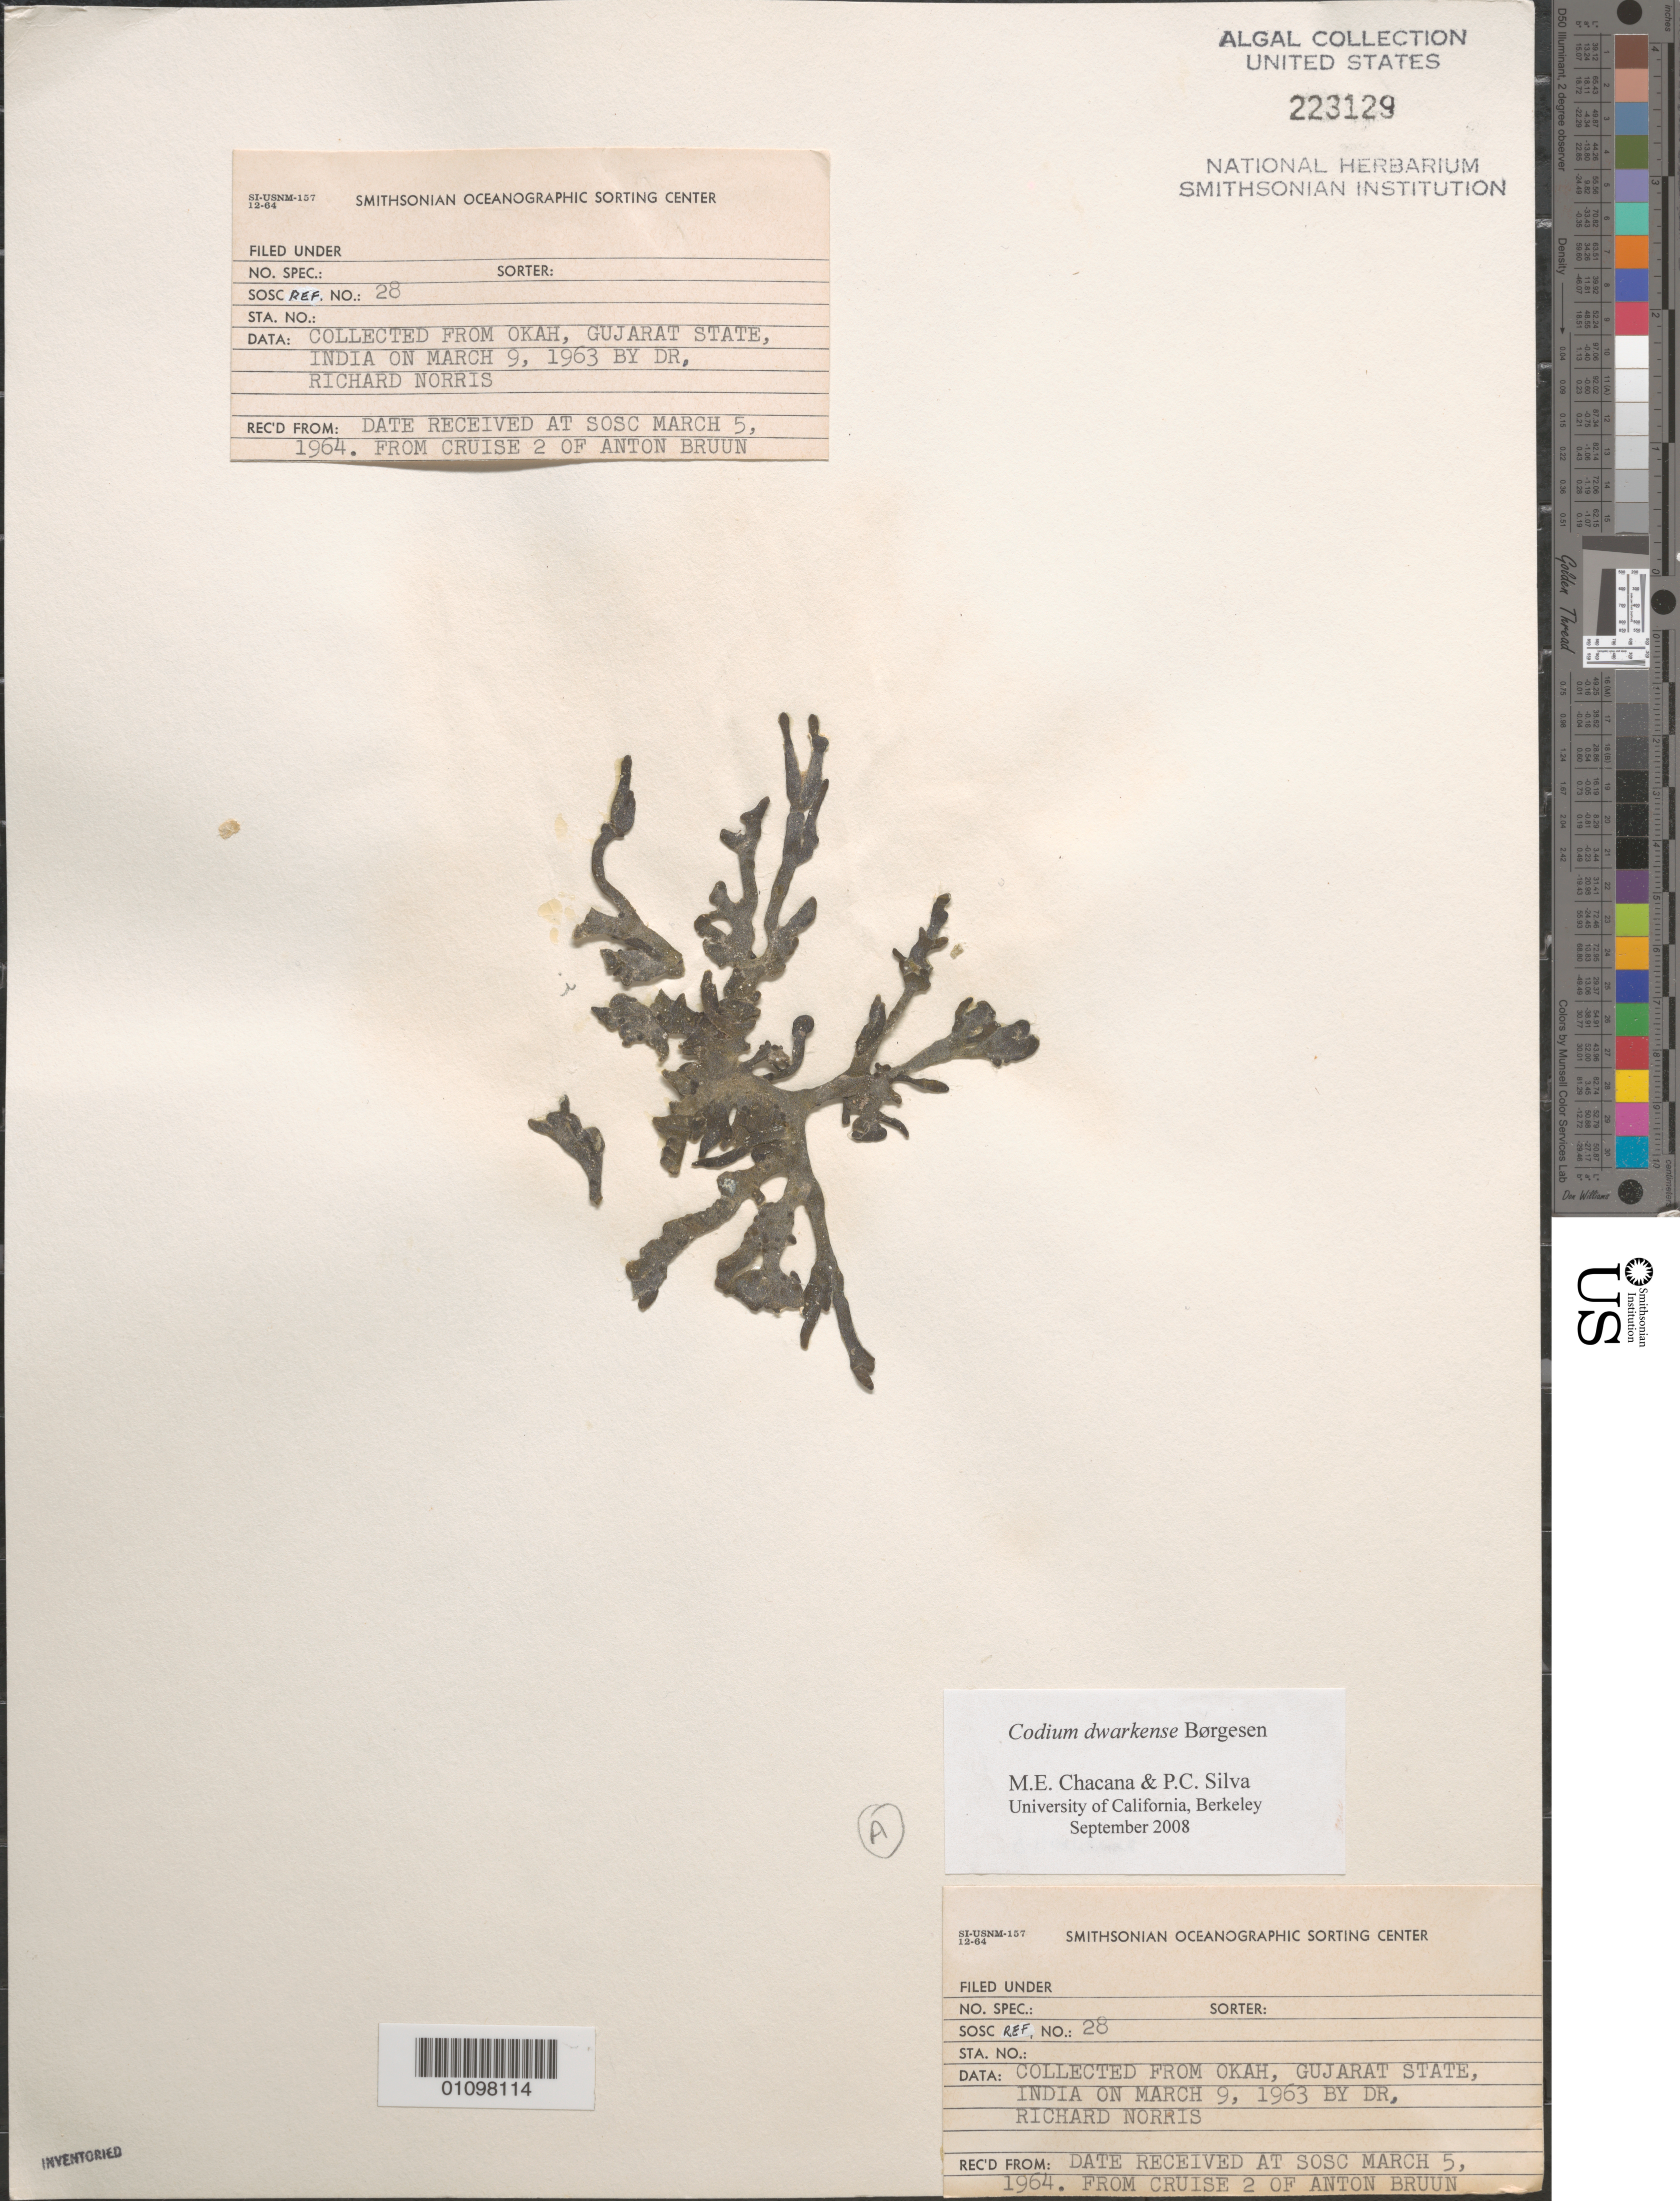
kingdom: Plantae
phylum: Chlorophyta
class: Ulvophyceae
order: Bryopsidales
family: Codiaceae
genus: Codium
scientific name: Codium dwarkense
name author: Børgesen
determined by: Chacana, M. E.; Silva, P. C.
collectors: R. E. Norris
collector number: A & SOSC Ref 28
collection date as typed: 09 Mar 1963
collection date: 1963-03-09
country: India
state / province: Gujarat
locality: Okah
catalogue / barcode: US 223129